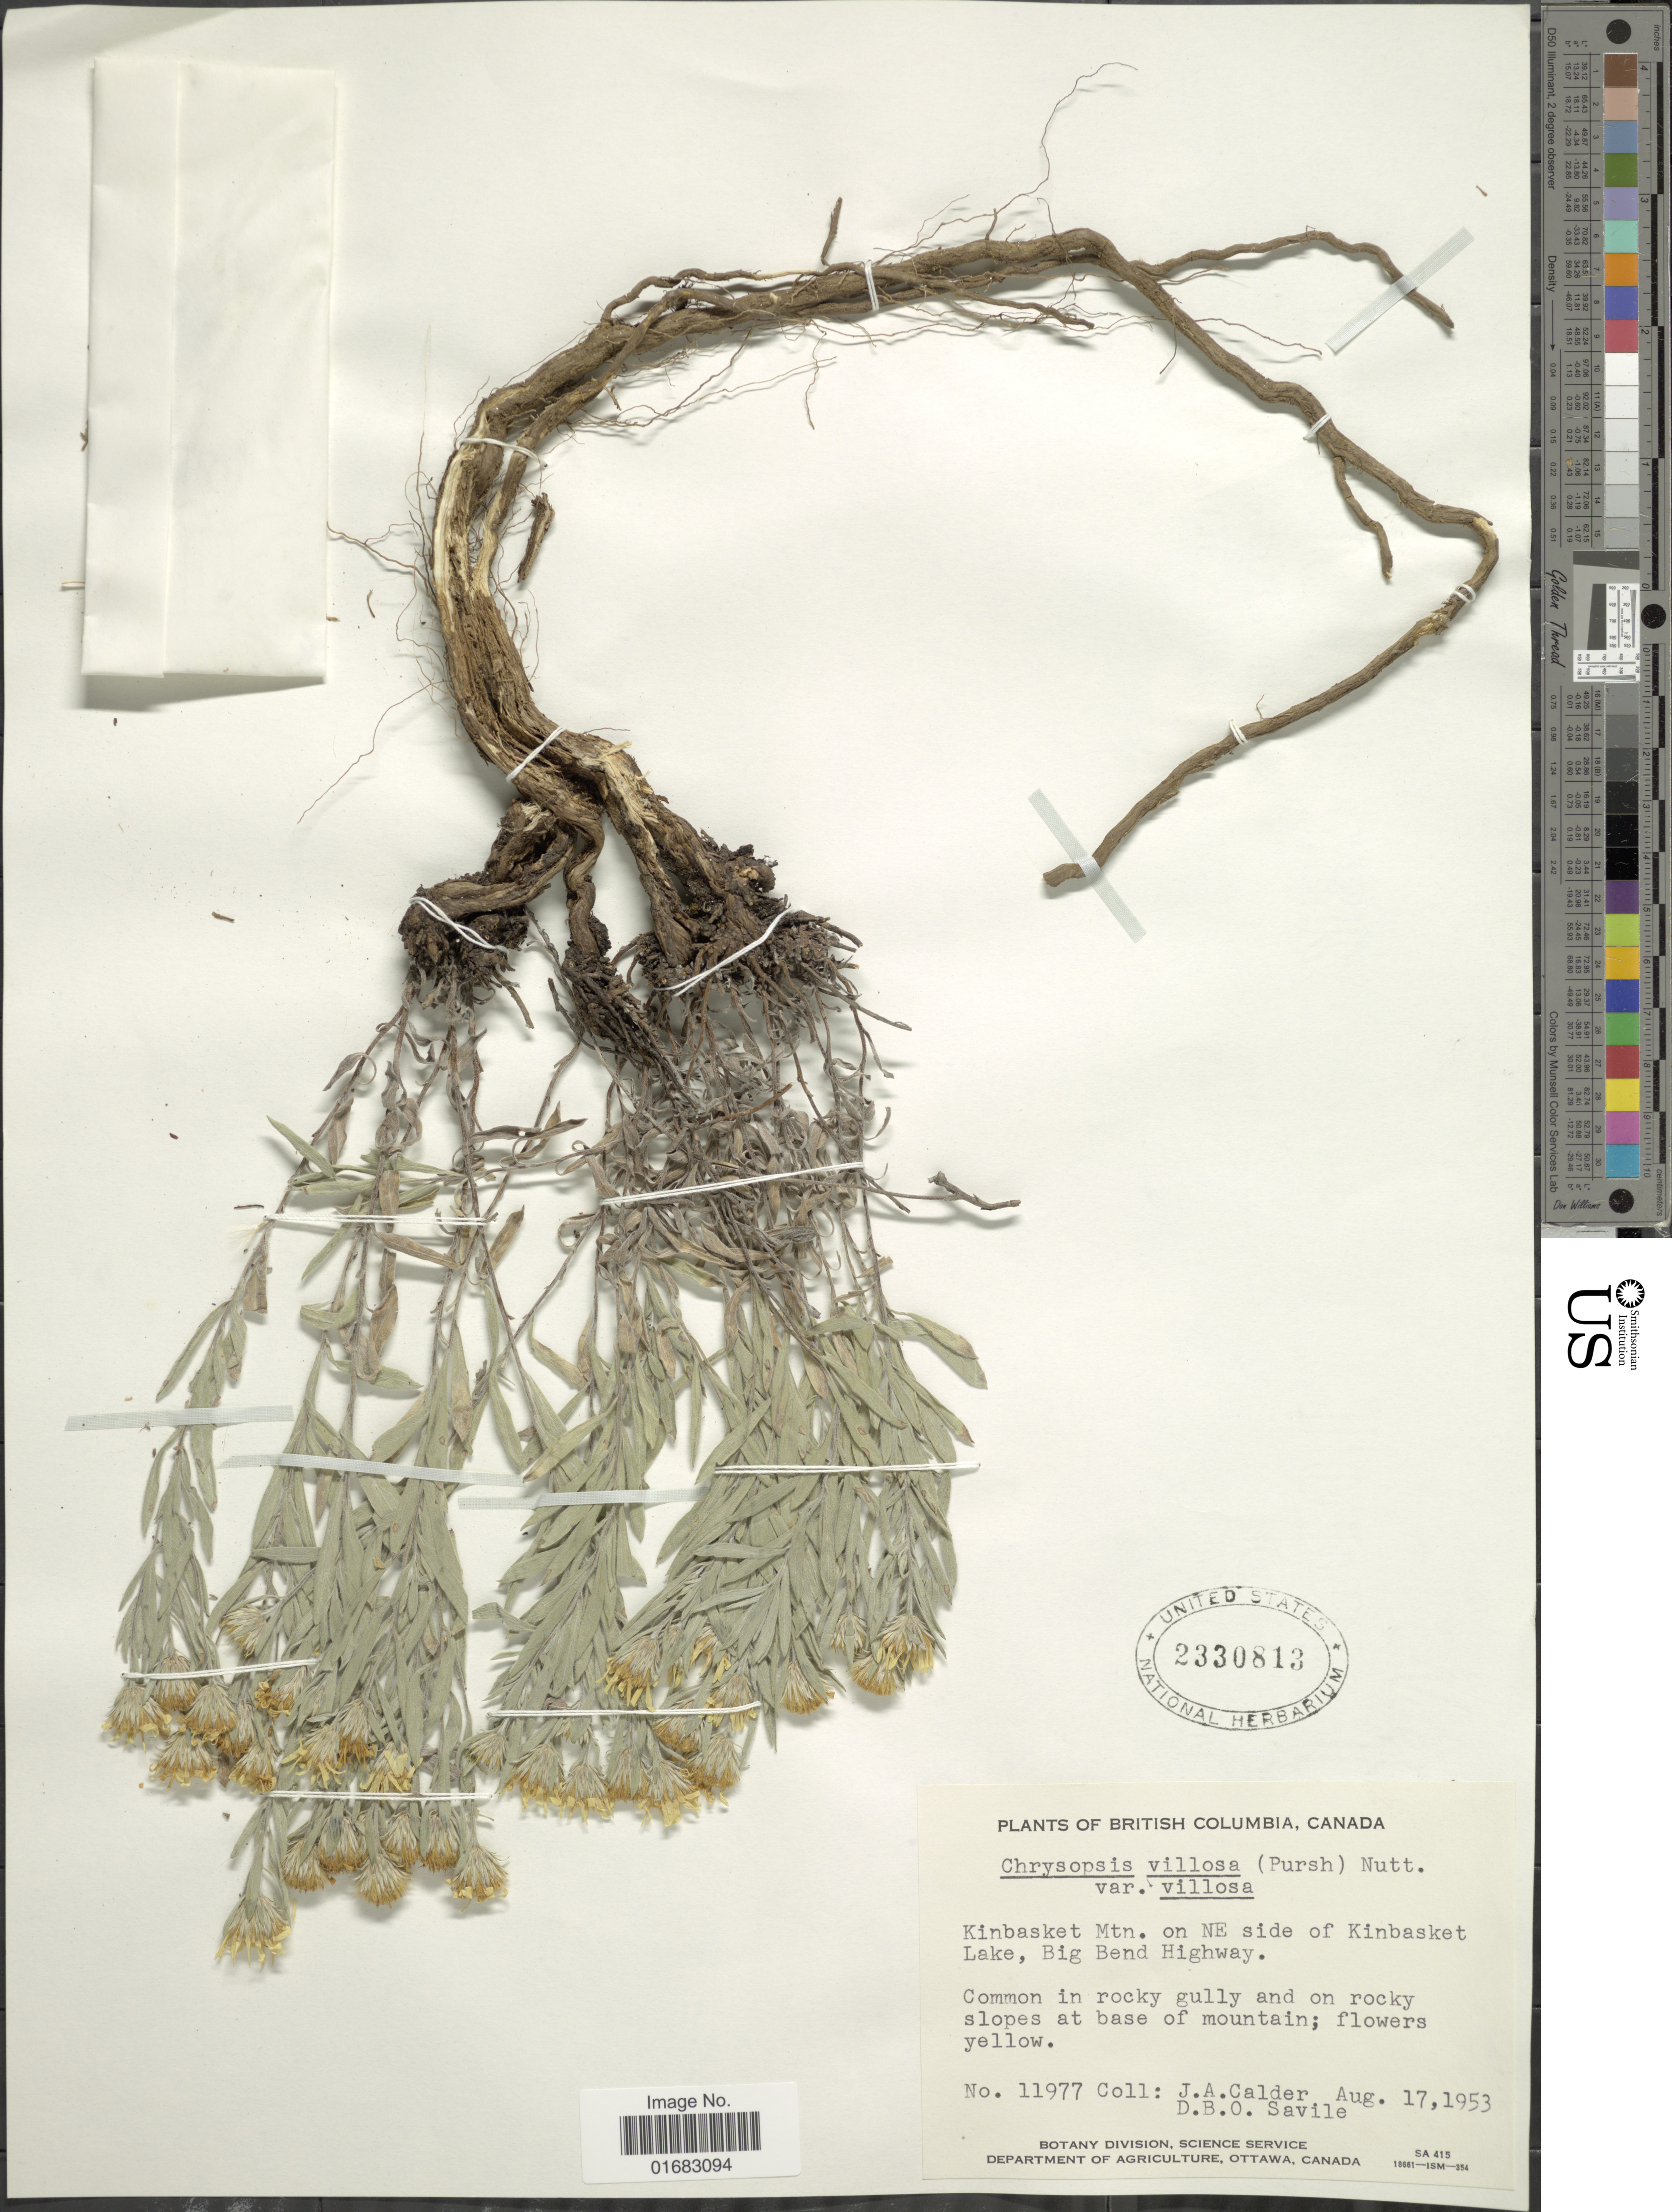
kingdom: Plantae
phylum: Tracheophyta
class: Magnoliopsida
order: Asterales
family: Asteraceae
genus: Heterotheca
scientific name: Heterotheca villosa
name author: (Pursh) Shinners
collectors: J. A. Calder & D. Savile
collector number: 11977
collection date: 1953-08-17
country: Canada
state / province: British Columbia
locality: British Columbia, Canada. Kinbasket Mtn. on NE side of Kinbasket Lake, Big Bend Highway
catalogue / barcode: US 2330813